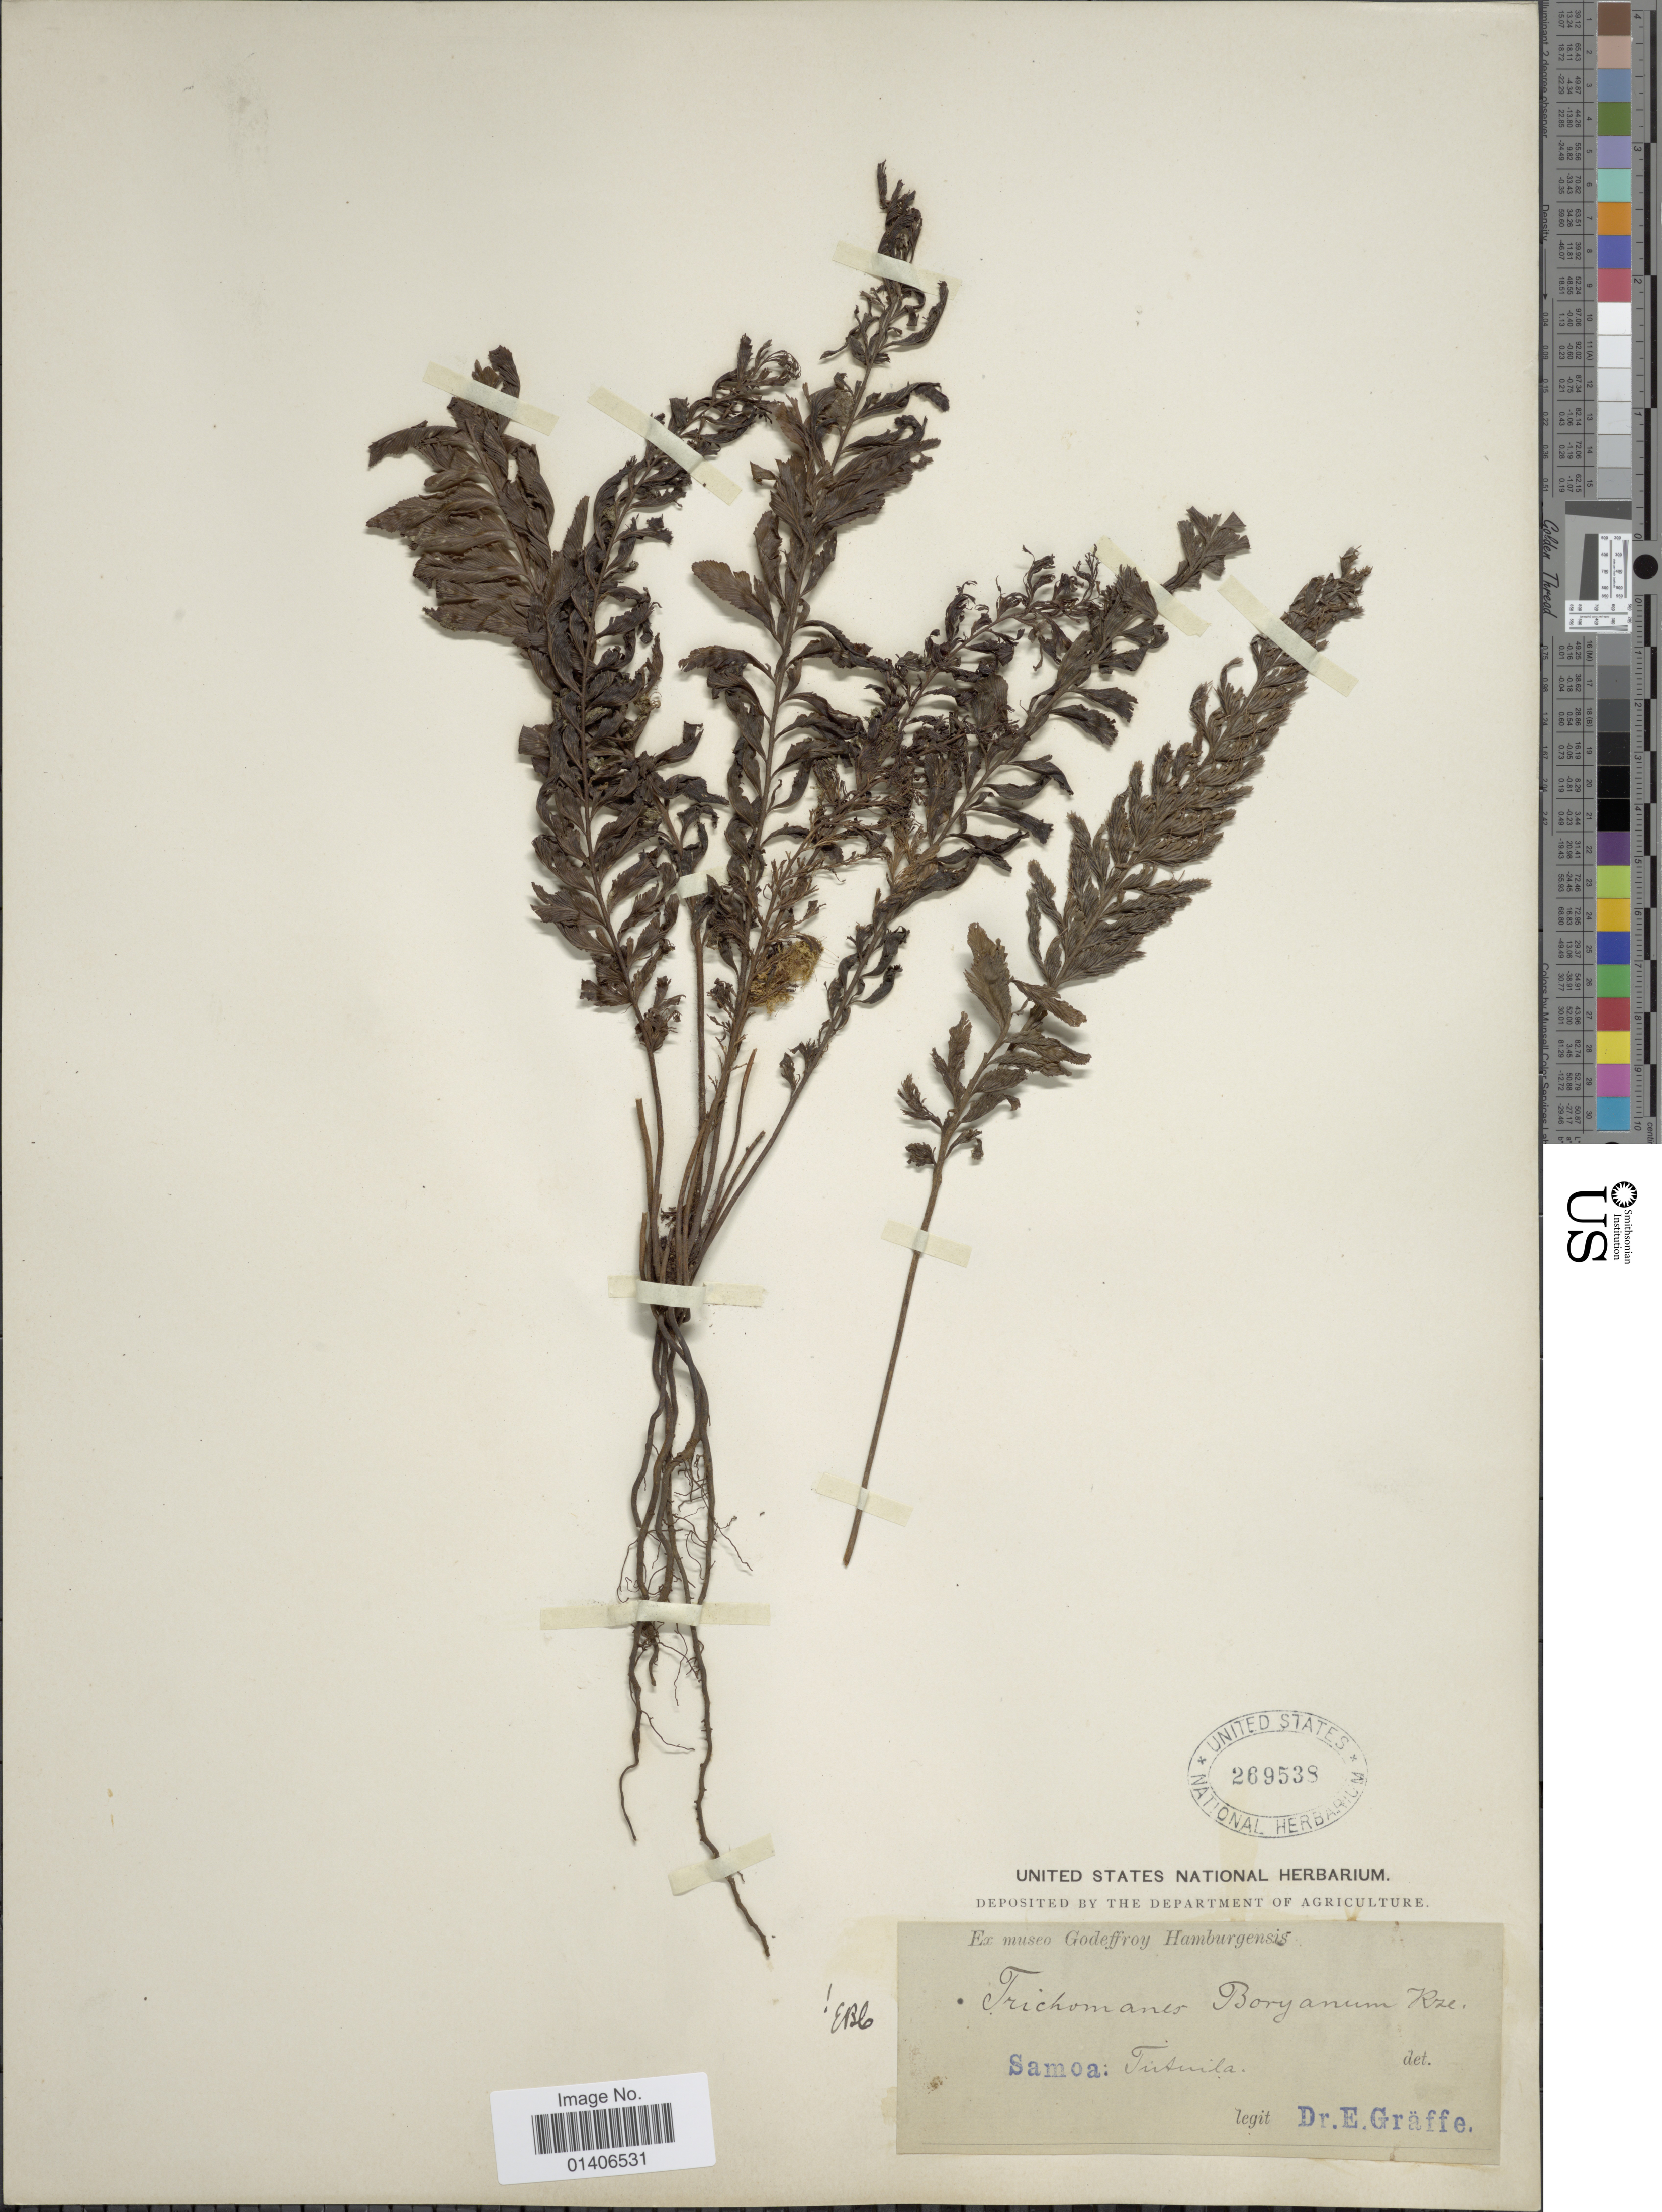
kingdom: Plantae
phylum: Tracheophyta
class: Polypodiopsida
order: Hymenophyllales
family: Hymenophyllaceae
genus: Cephalomanes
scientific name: Cephalomanes atrovirens subsp. boryanum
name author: (Kunze) K. Iwats.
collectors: E. Gräffem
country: American Samoa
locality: Samoa: Tutuila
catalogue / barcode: US 269538